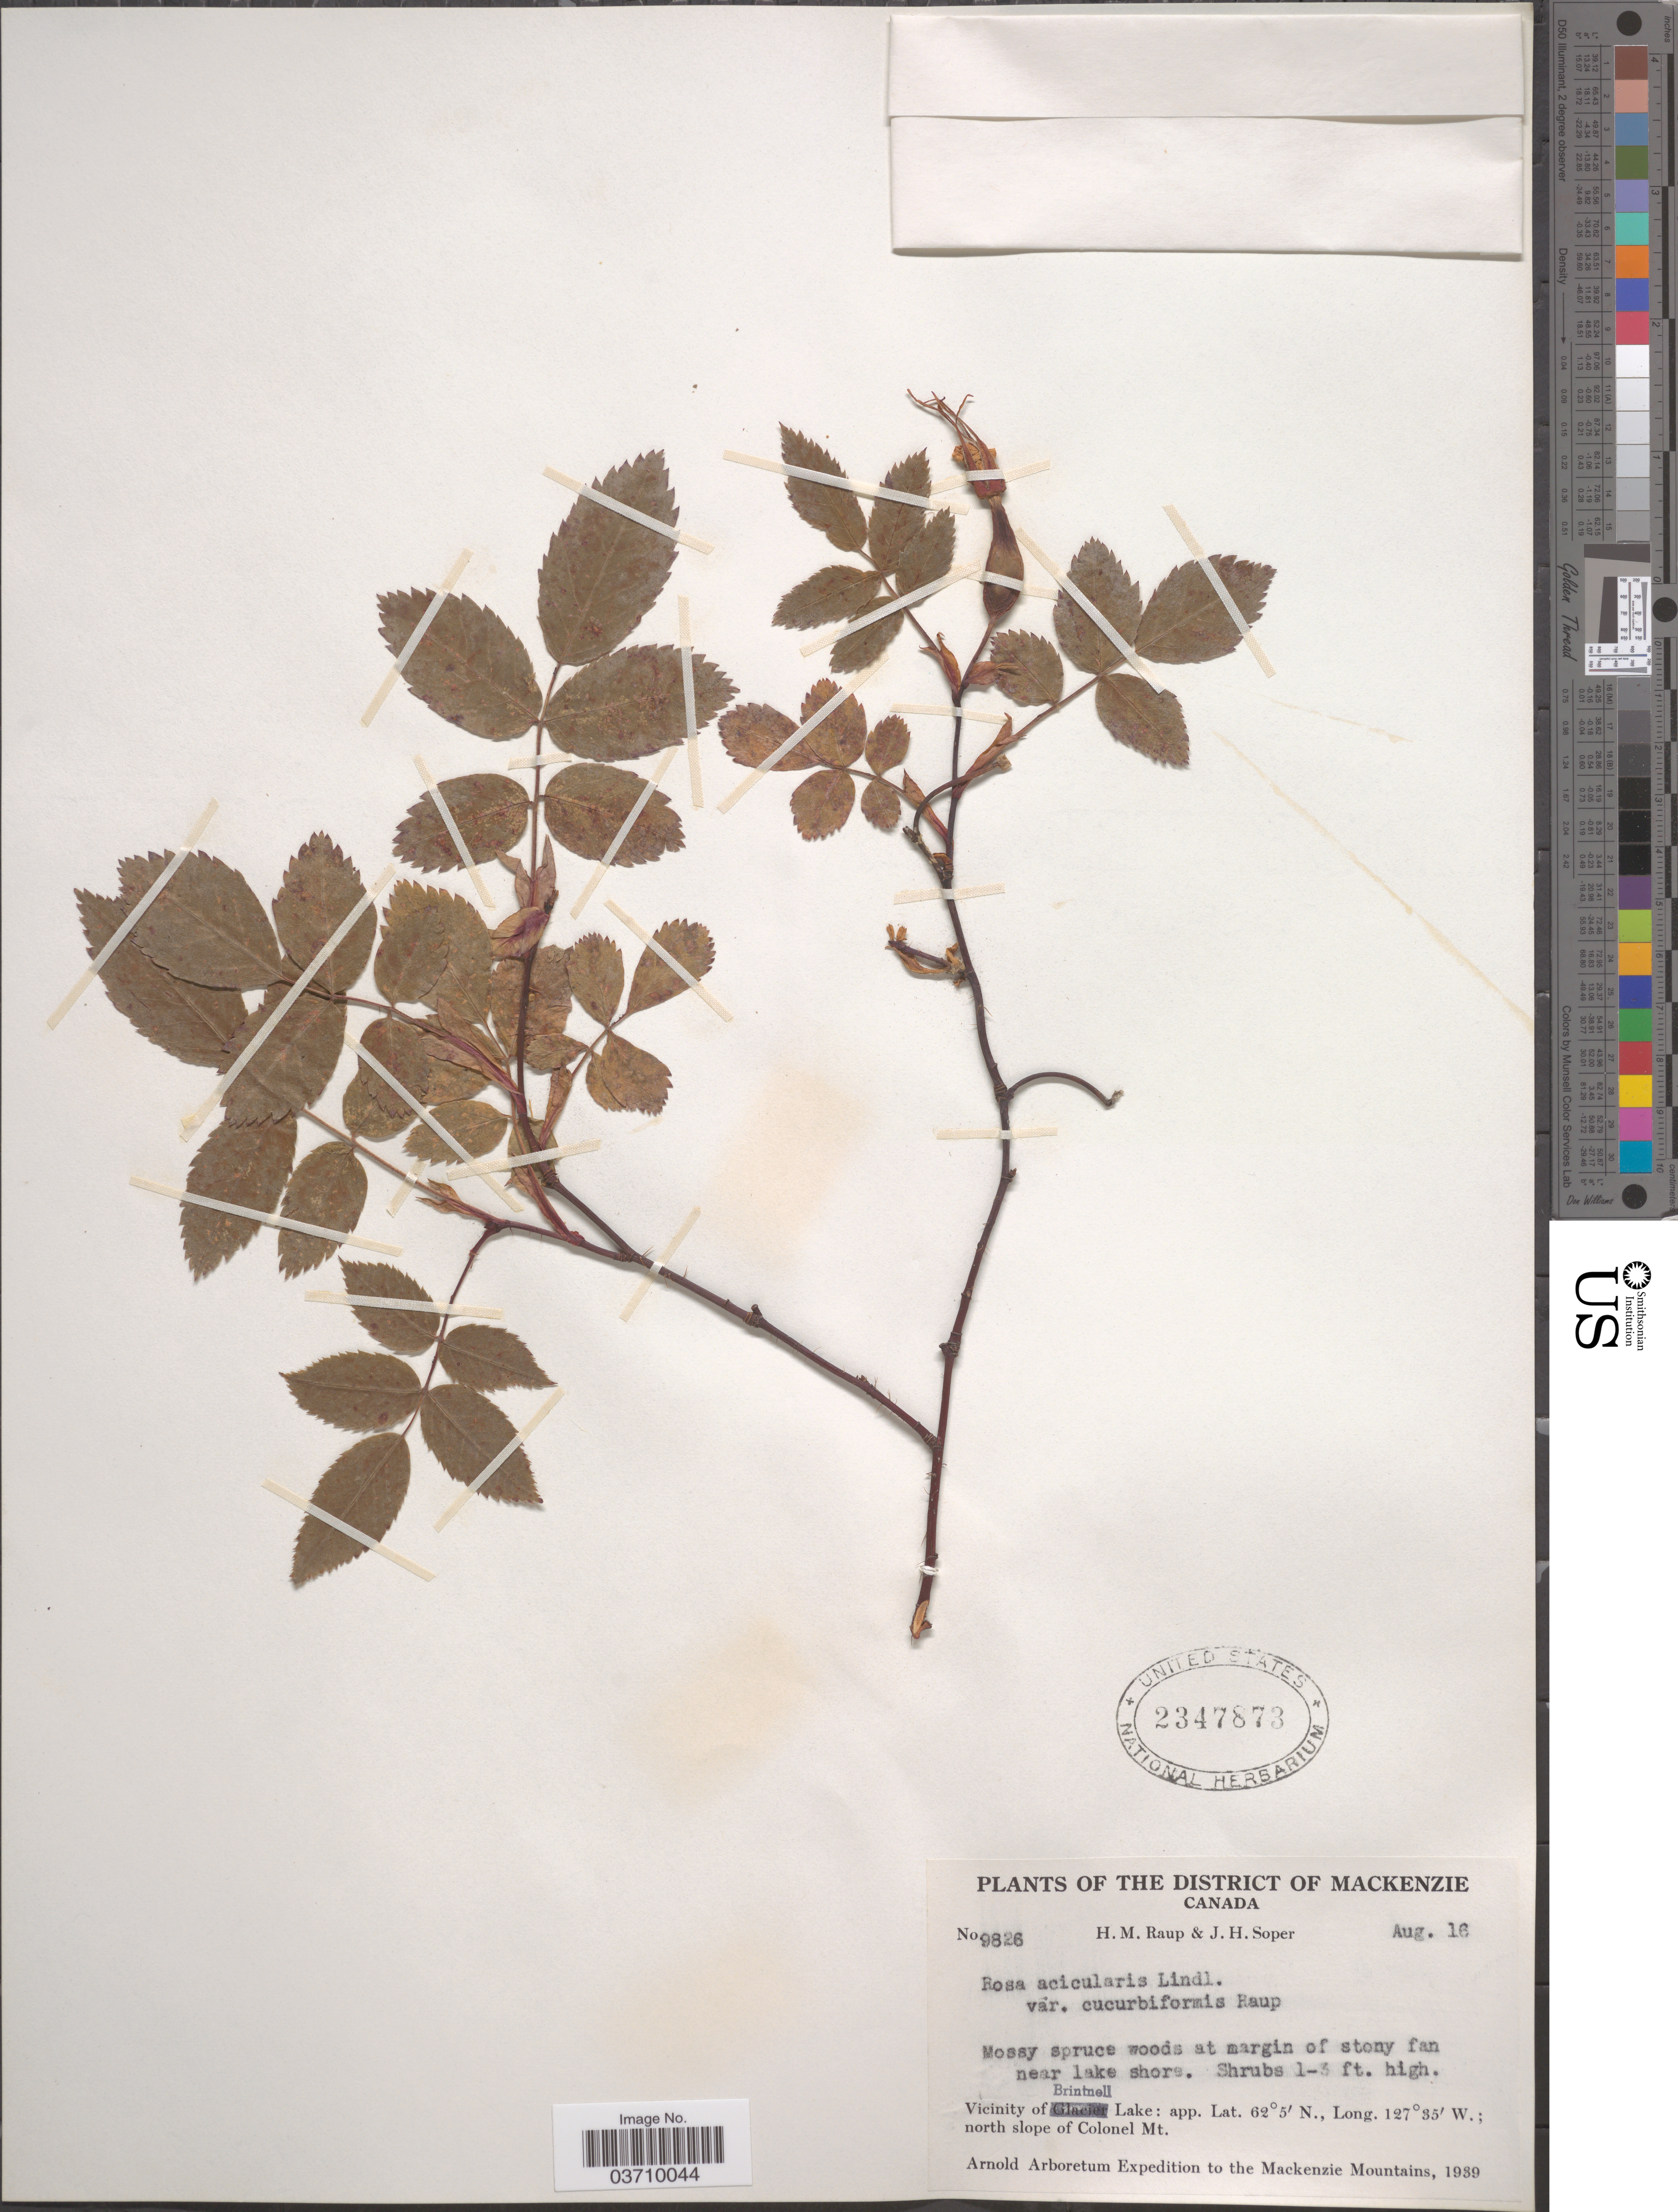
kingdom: Plantae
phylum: Tracheophyta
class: Magnoliopsida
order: Rosales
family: Rosaceae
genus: Rosa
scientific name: Rosa acicularis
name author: Lindl.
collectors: H. Raup & J. H. Soper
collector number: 9826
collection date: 1939-08-16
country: Canada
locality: The District of Mackenzie. Vicinity of Brintnell Lake: north slope of Colonel Mt. Mackenzie Mountains.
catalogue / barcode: US 2347873